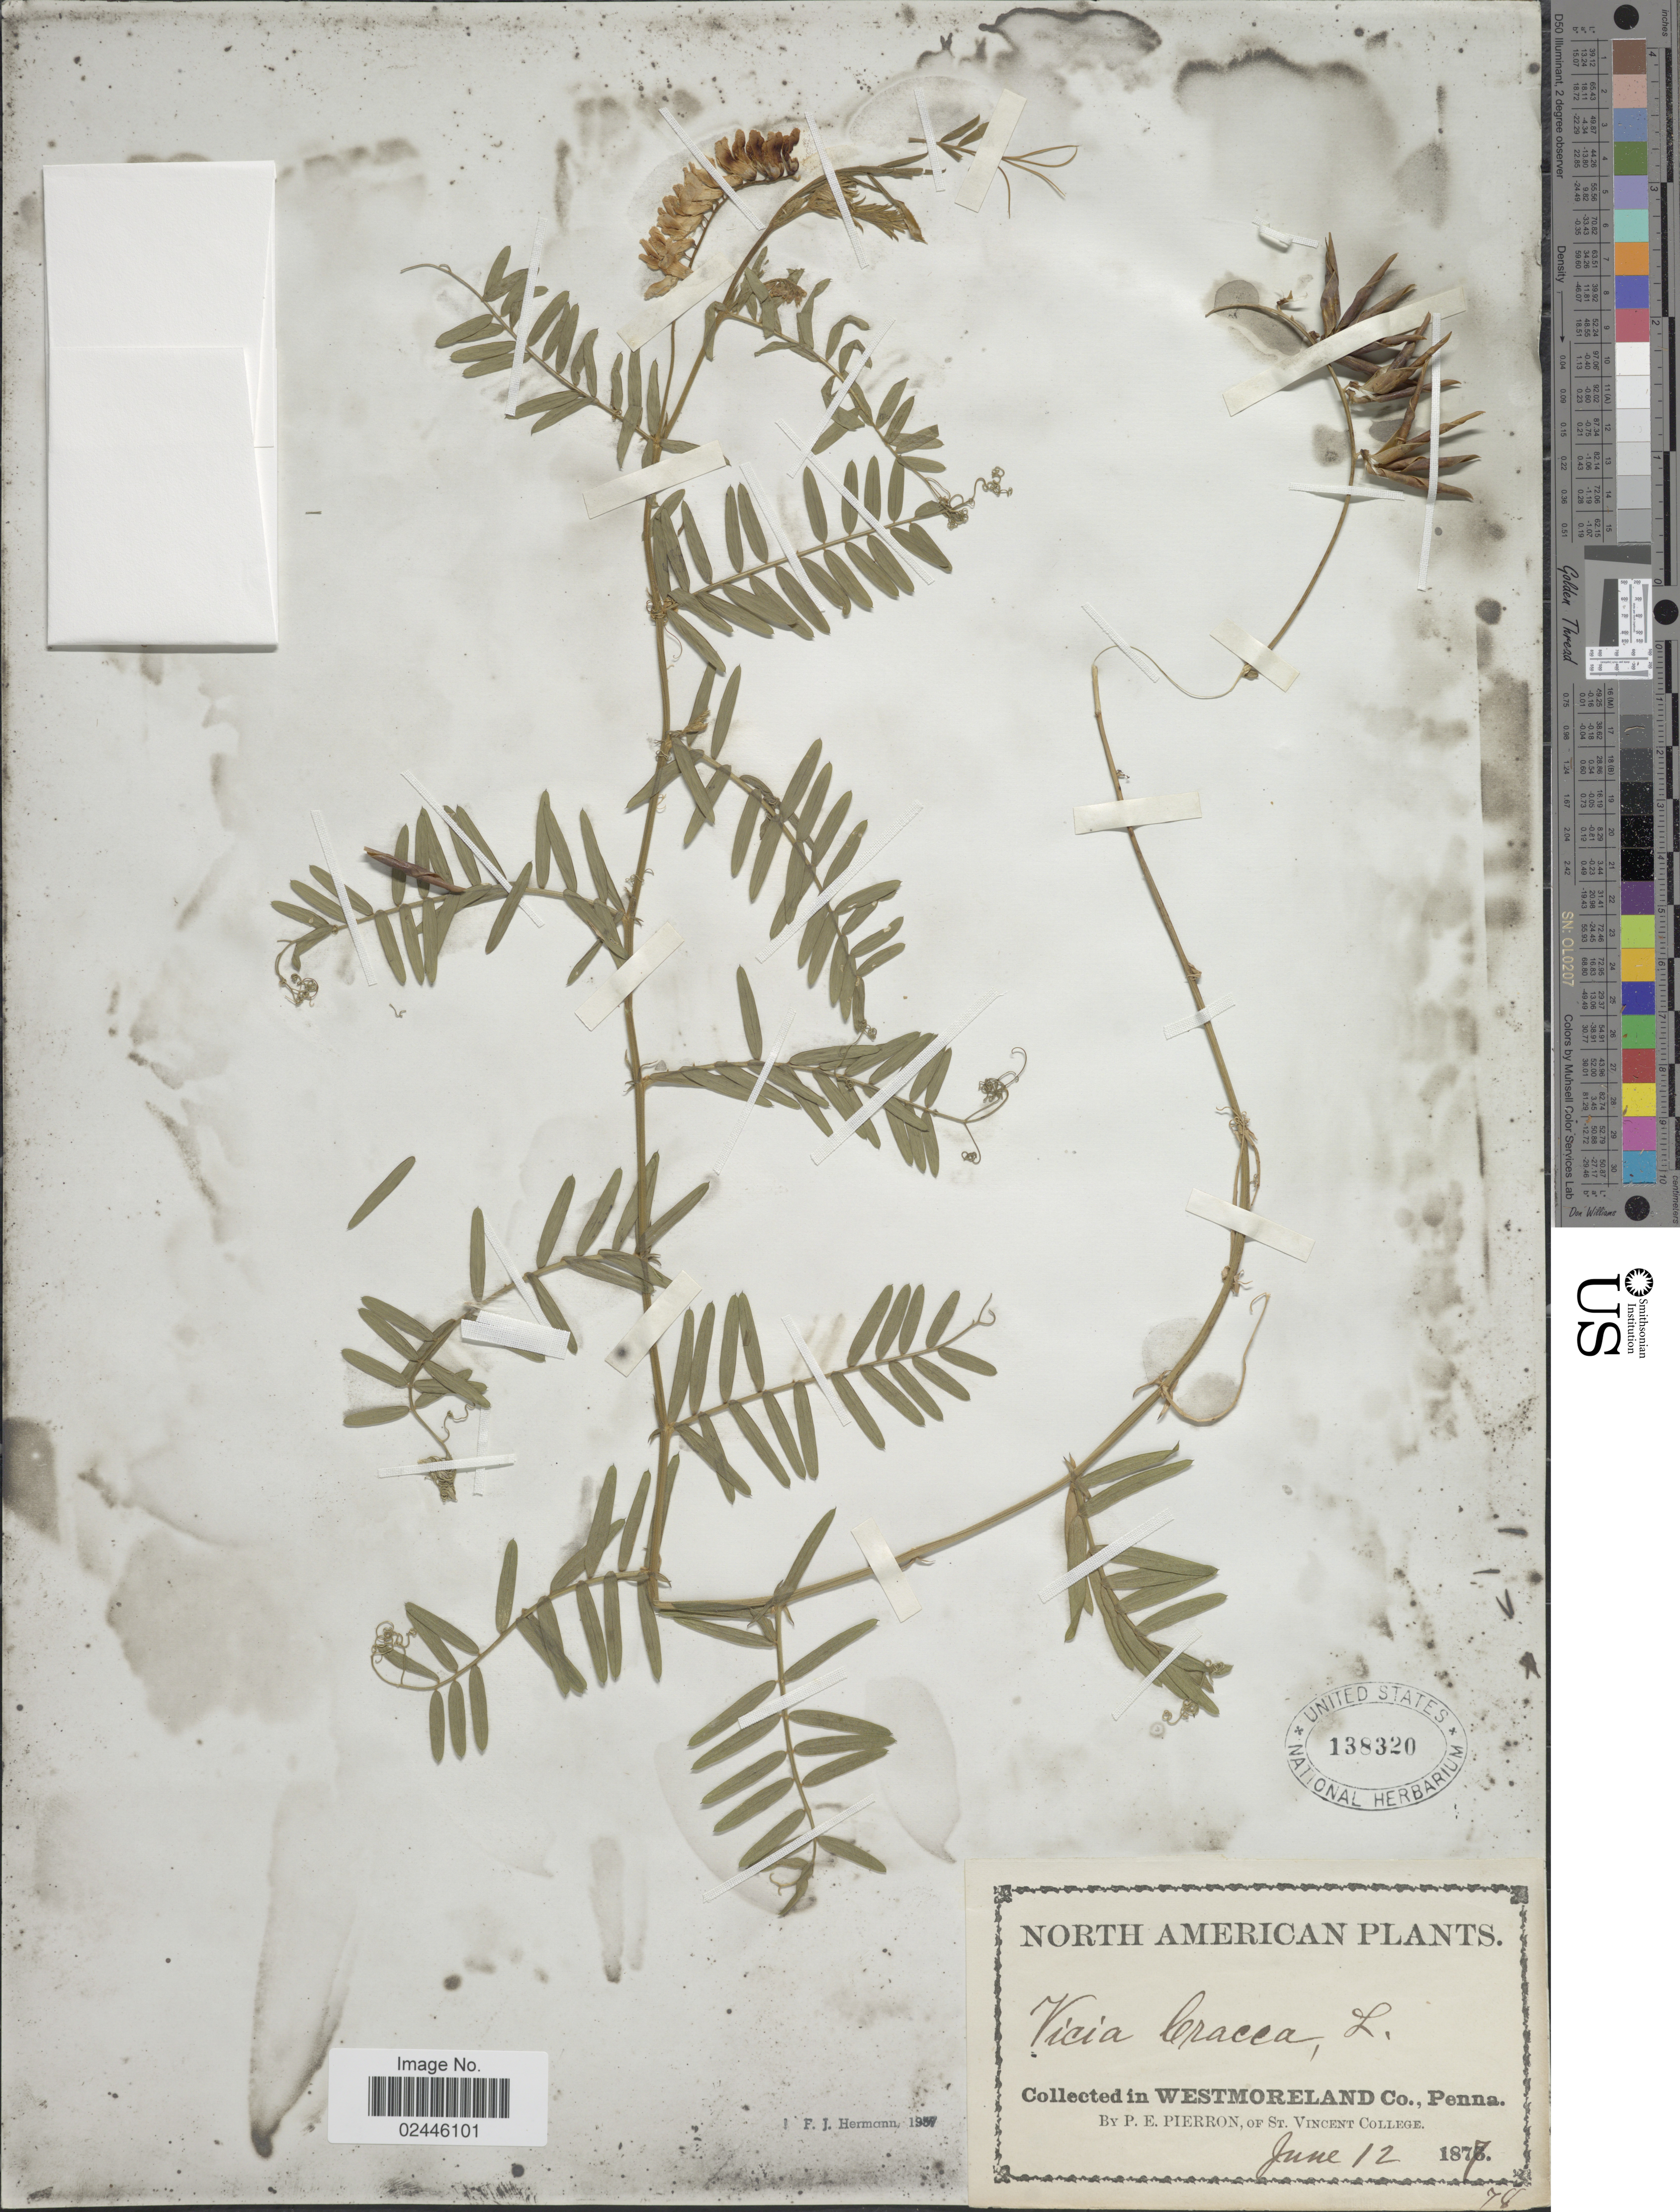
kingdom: Plantae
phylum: Tracheophyta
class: Magnoliopsida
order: Fabales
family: Fabaceae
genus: Vicia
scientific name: Vicia cracca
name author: L.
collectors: P. Pierron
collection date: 1877-06-12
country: United States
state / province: Pennsylvania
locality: Westmoreland Co.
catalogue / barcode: US 138320